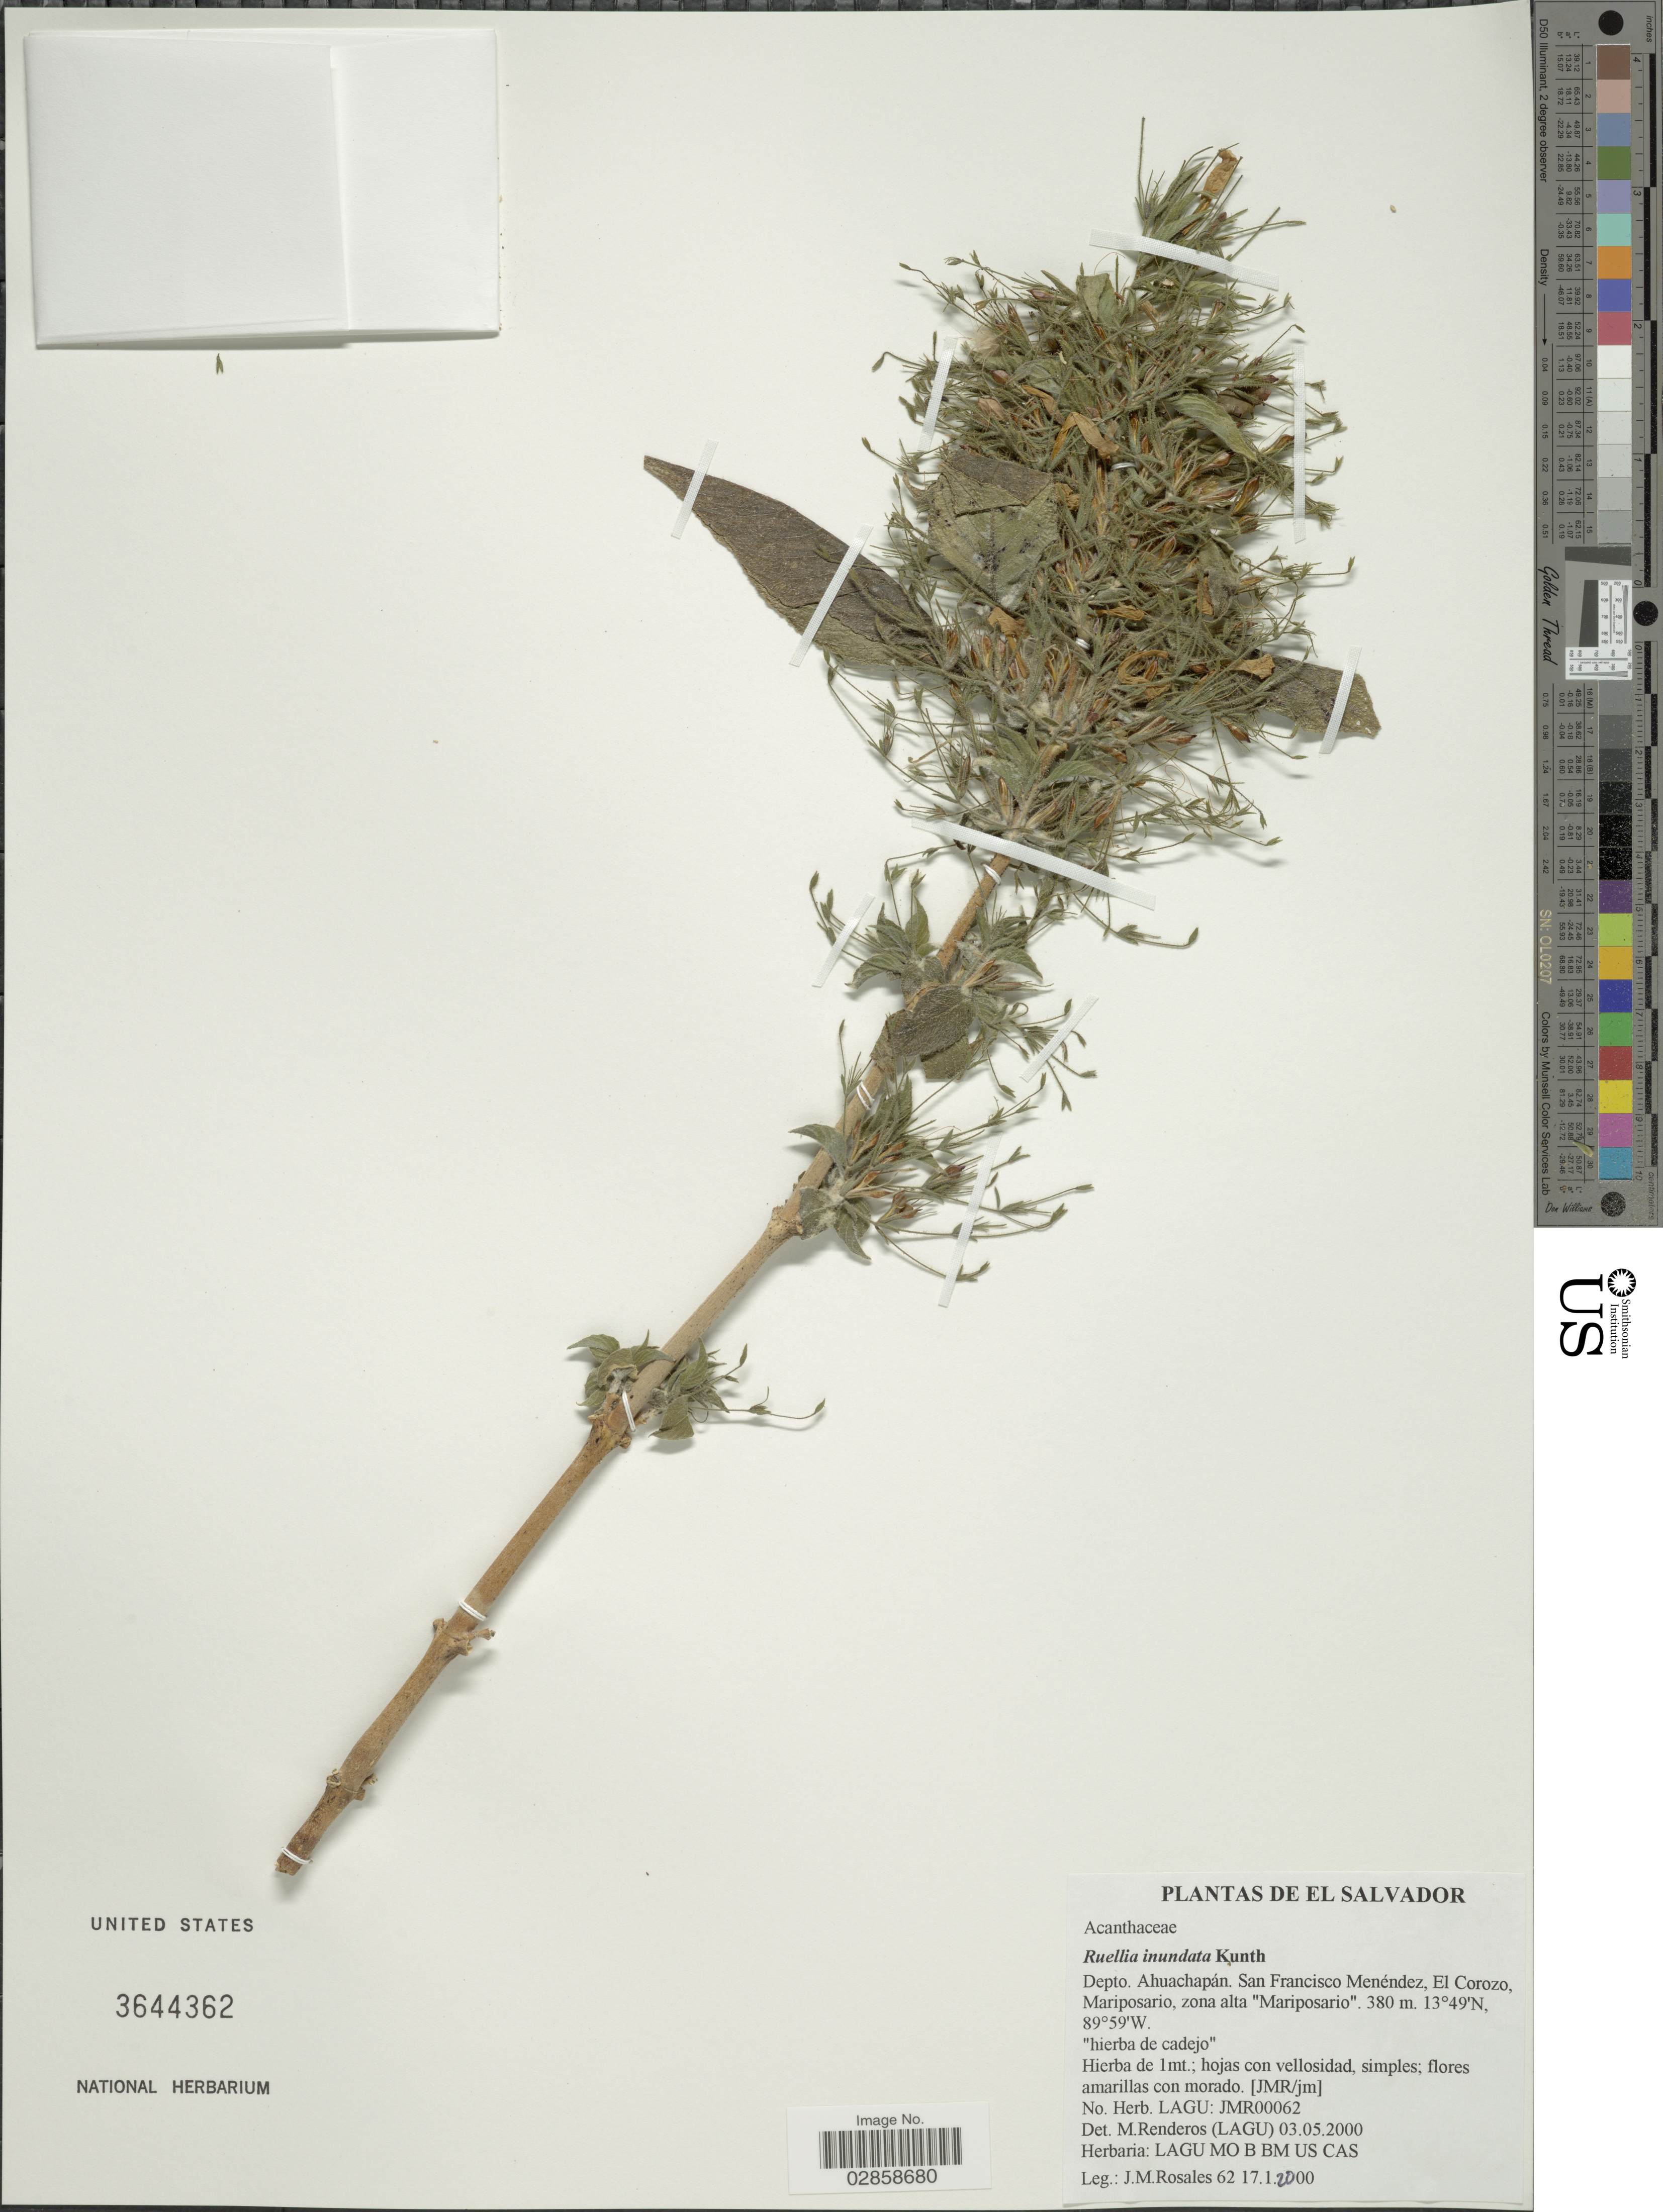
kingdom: Plantae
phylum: Tracheophyta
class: Magnoliopsida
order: Lamiales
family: Acanthaceae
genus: Ruellia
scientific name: Ruellia inundata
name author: Kunth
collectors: J. Rosales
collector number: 62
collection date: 2000-01-17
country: El Salvador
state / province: Ahuachapan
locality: Depto. Ahuachapán. San Francisco Menéndez, El Corozo, Mariposario, zona alta "Mariposario".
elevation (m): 380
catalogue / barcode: US 3644362